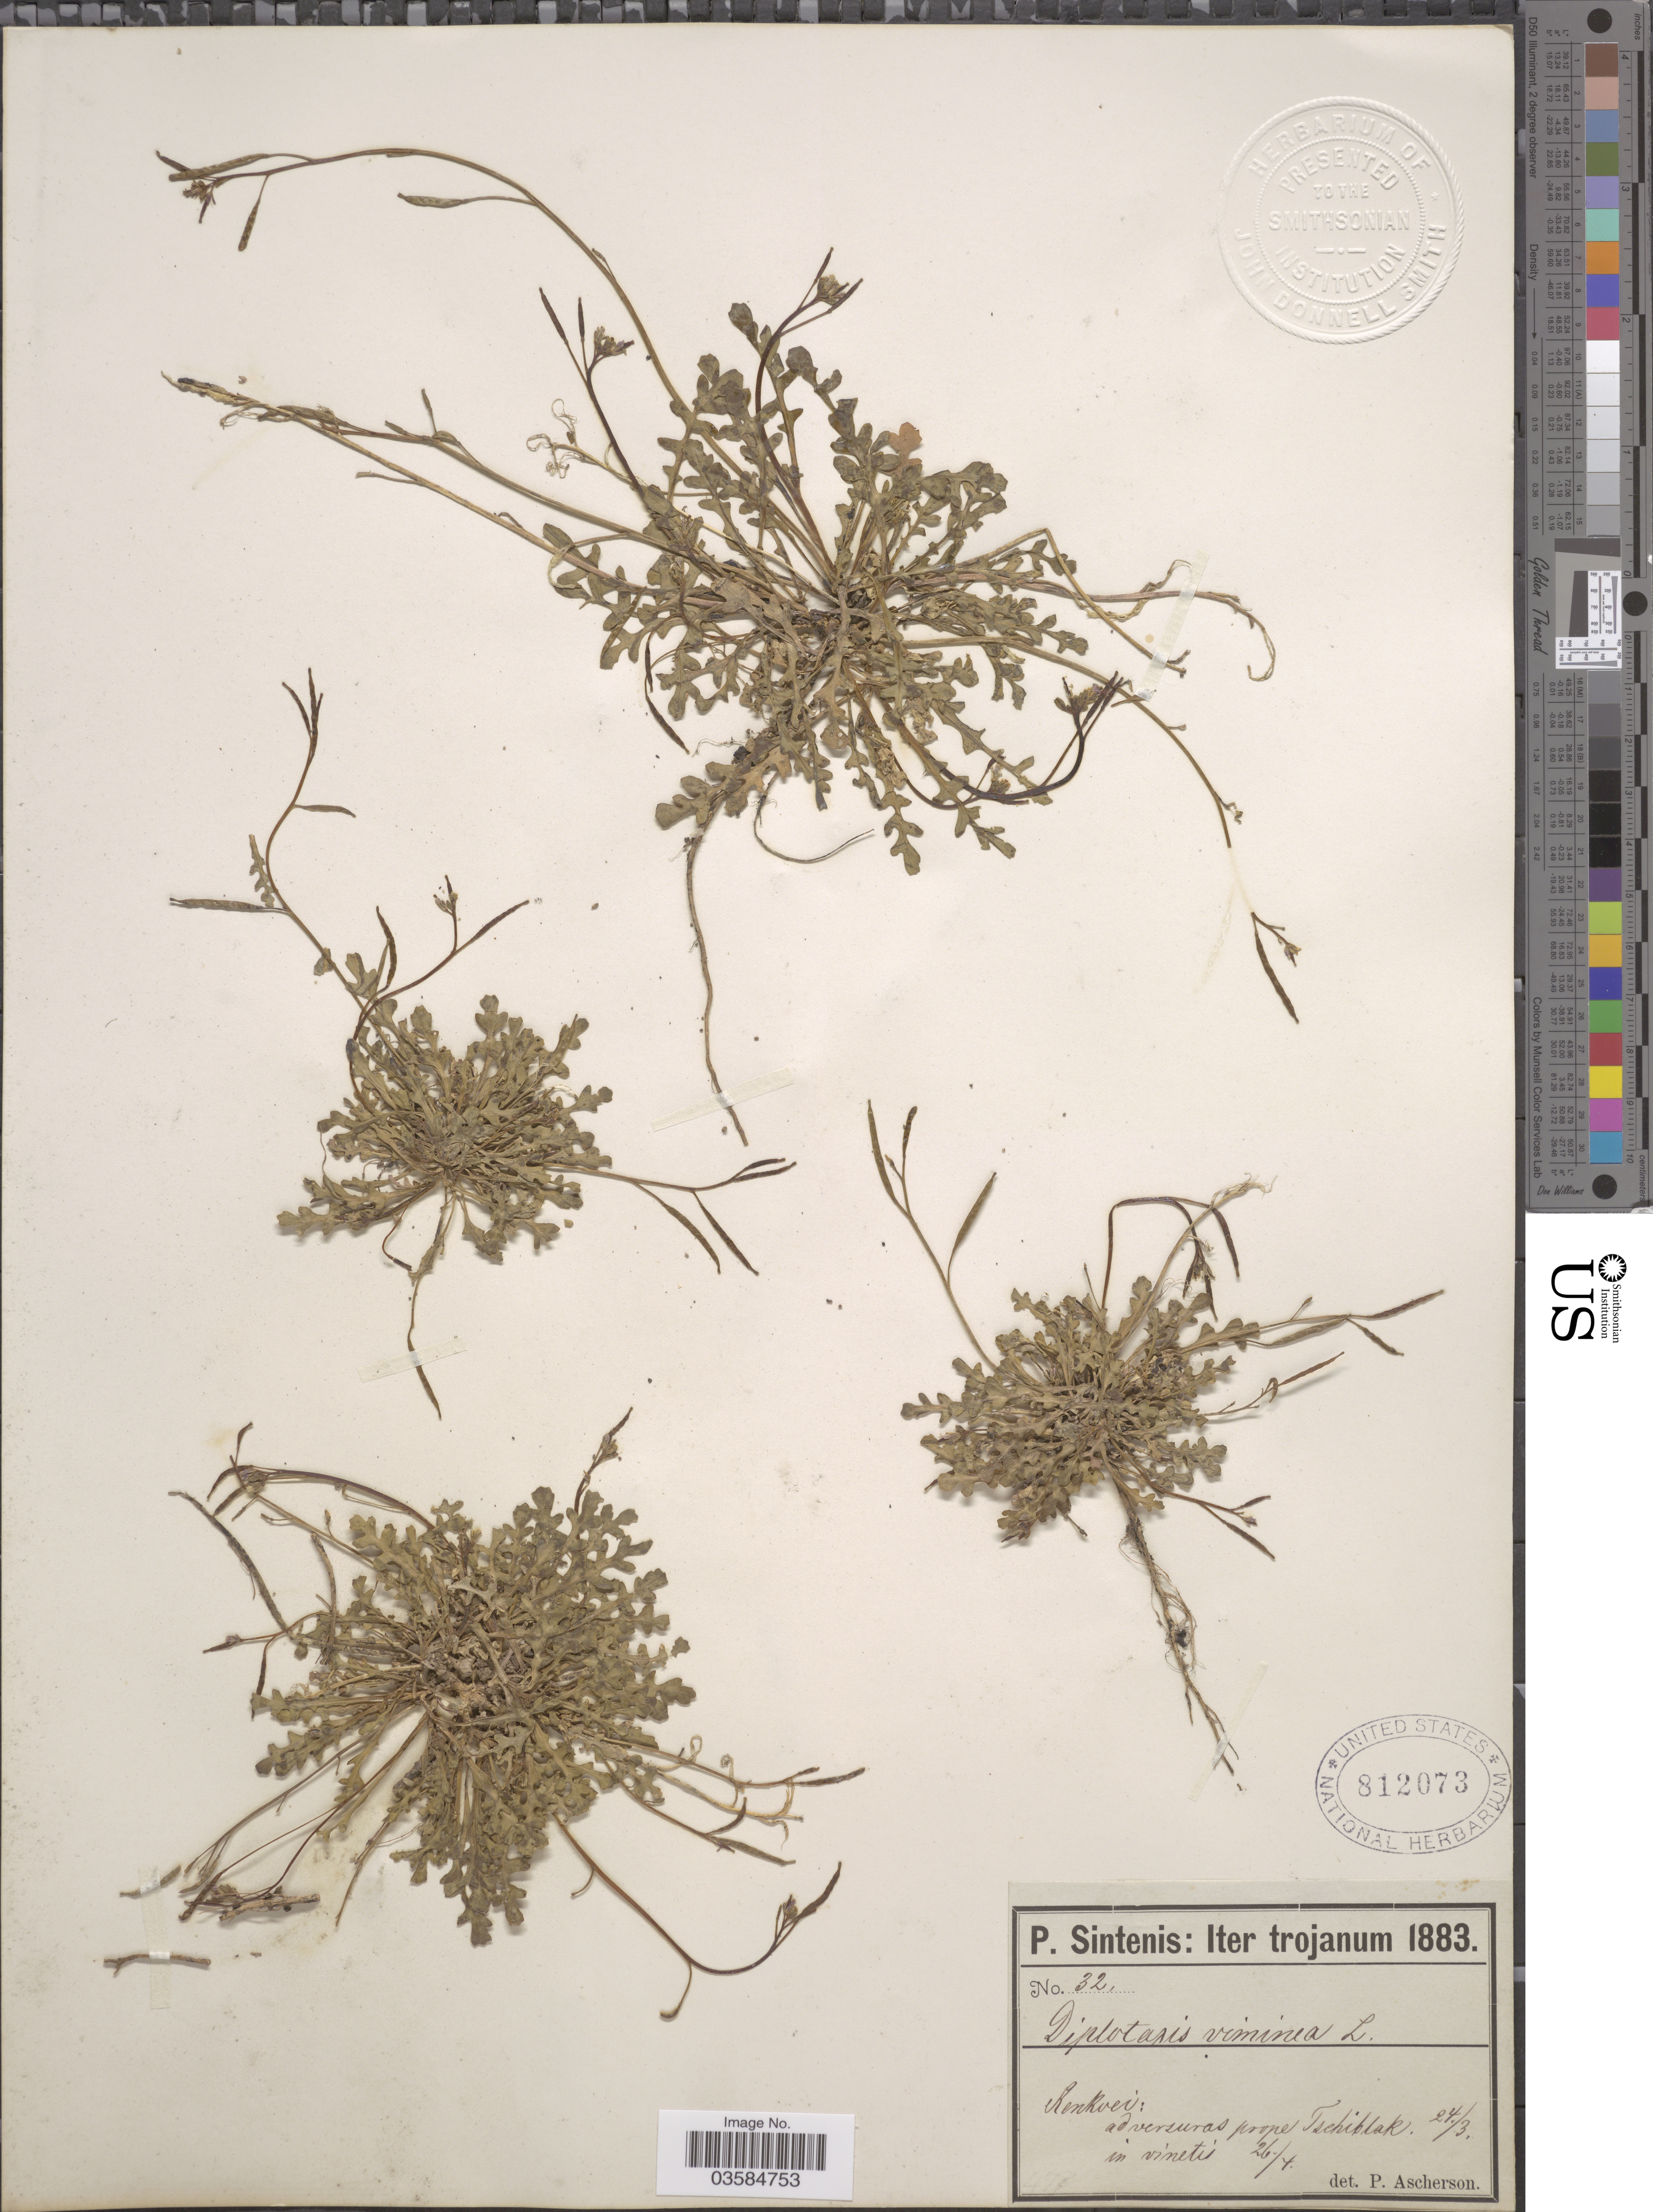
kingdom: Plantae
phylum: Tracheophyta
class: Magnoliopsida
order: Brassicales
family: Brassicaceae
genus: Diplotaxis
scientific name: Diplotaxis viminea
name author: (L.) DC.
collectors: P. Sintenis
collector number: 32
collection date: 1883-03-24/1883-04-26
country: Turkey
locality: Iter Trojanum. Renkoei: ad verzuras prope Tschiblak in vinetis.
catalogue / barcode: US 812073